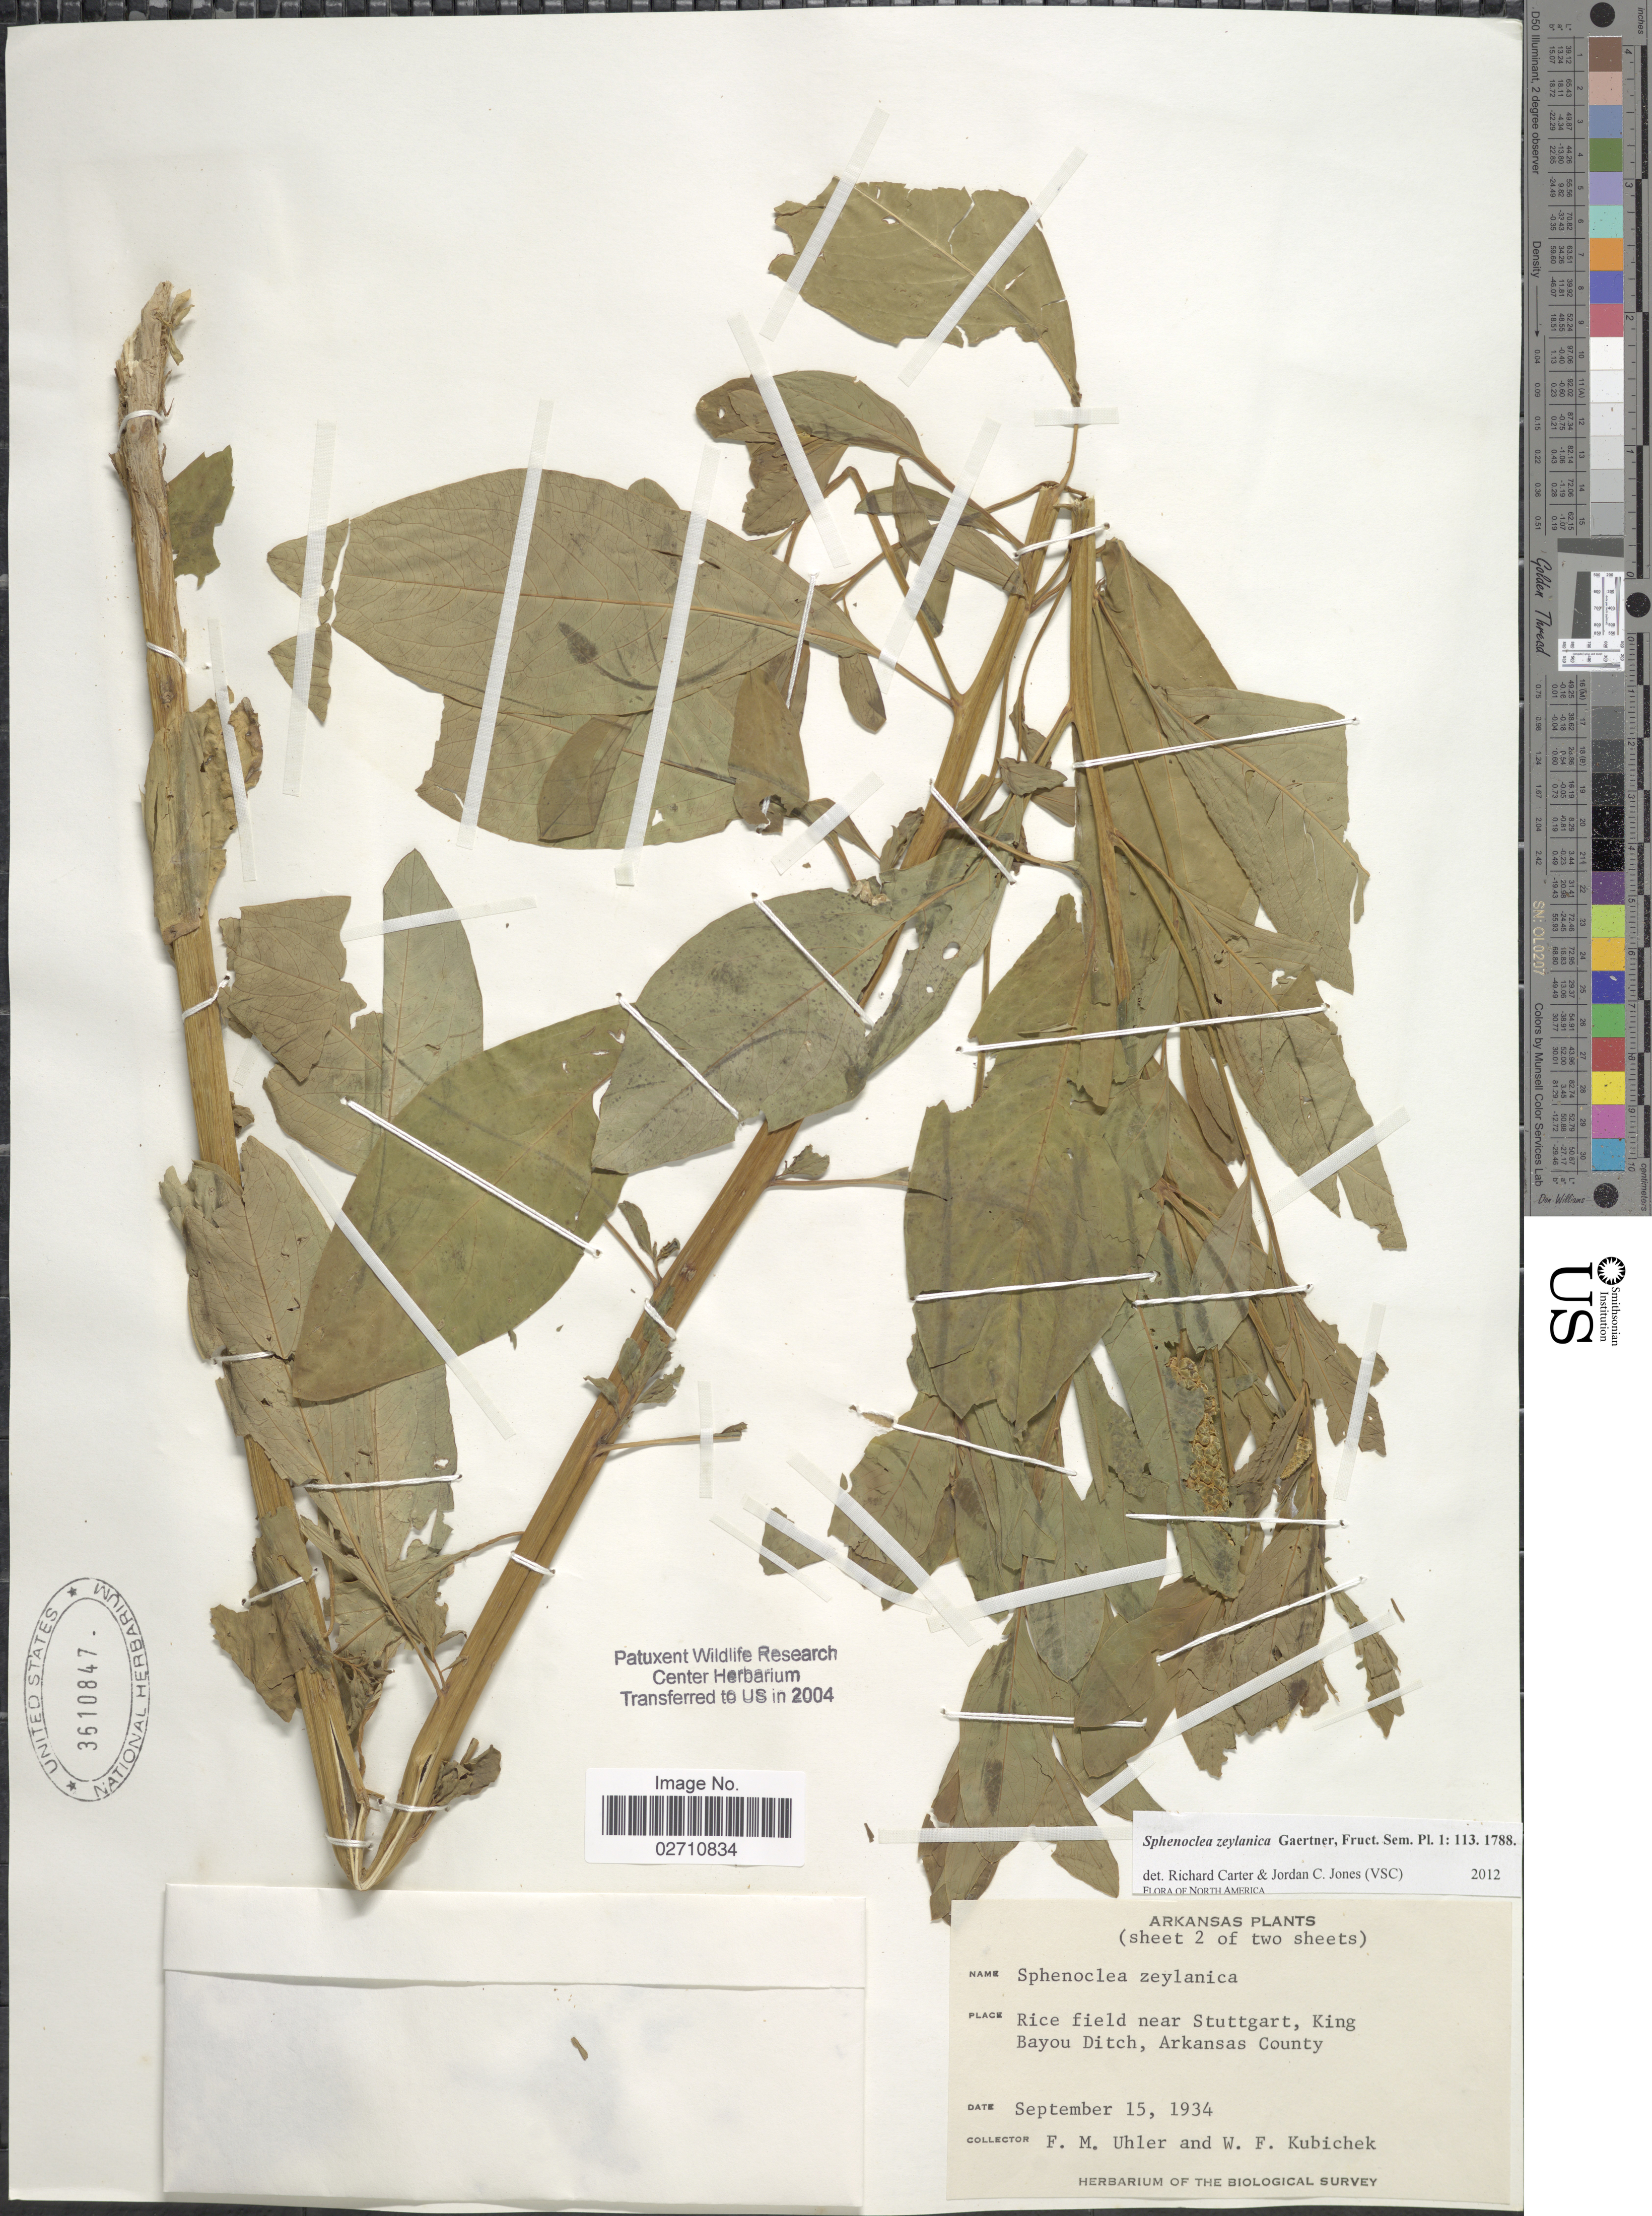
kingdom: Plantae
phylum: Tracheophyta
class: Magnoliopsida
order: Solanales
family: Sphenocleaceae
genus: Sphenoclea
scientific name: Sphenoclea zeylanica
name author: Gaertn.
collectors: F. M. Uhler & W. Kubichek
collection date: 1934-09-15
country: United States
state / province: Arkansas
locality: Near Stuttgart, King Bayou Ditch, Arkansas County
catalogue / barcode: US 3610847